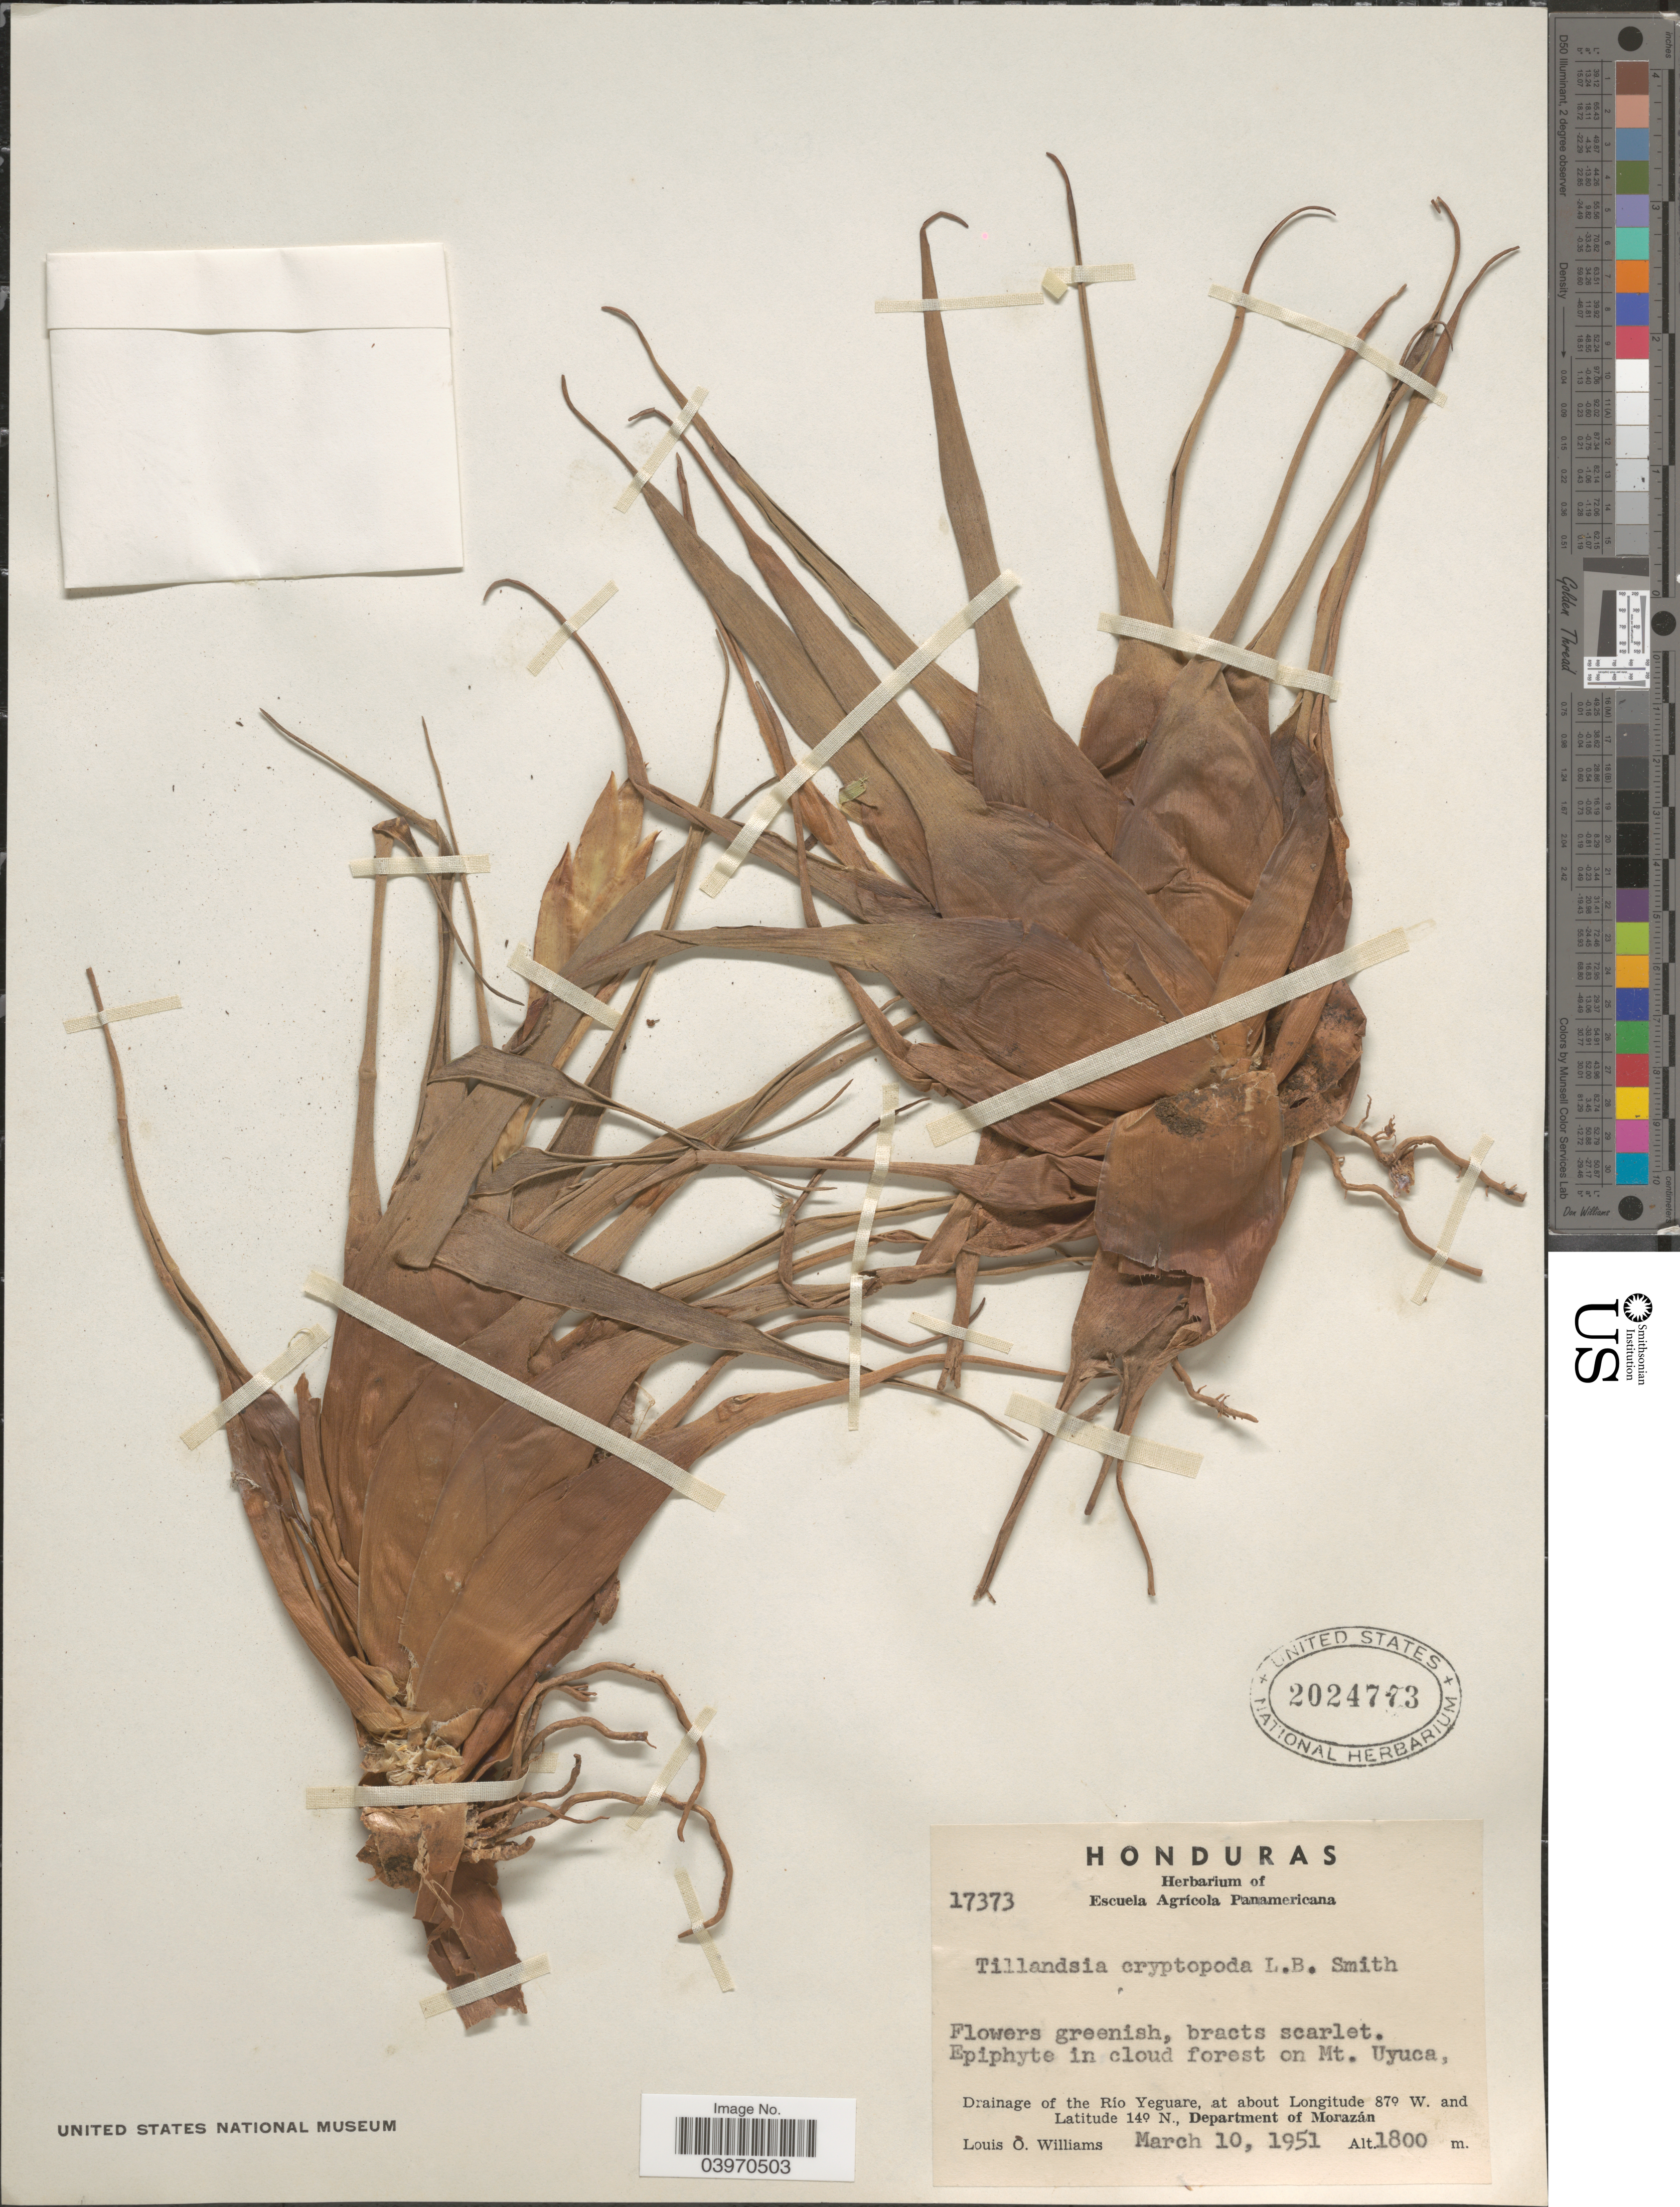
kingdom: Plantae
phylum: Tracheophyta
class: Liliopsida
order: Poales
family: Bromeliaceae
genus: Tillandsia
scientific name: Tillandsia cryptopoda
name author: L.B. Sm.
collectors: L. O. Williams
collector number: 17373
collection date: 1951-03-10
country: Honduras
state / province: Fco. Morazán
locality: Epiphyte in cloud forest on Mt. Uyuca, Drainage of the Río Yeguare, Department of Morazán.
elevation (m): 1800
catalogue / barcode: US 2024773